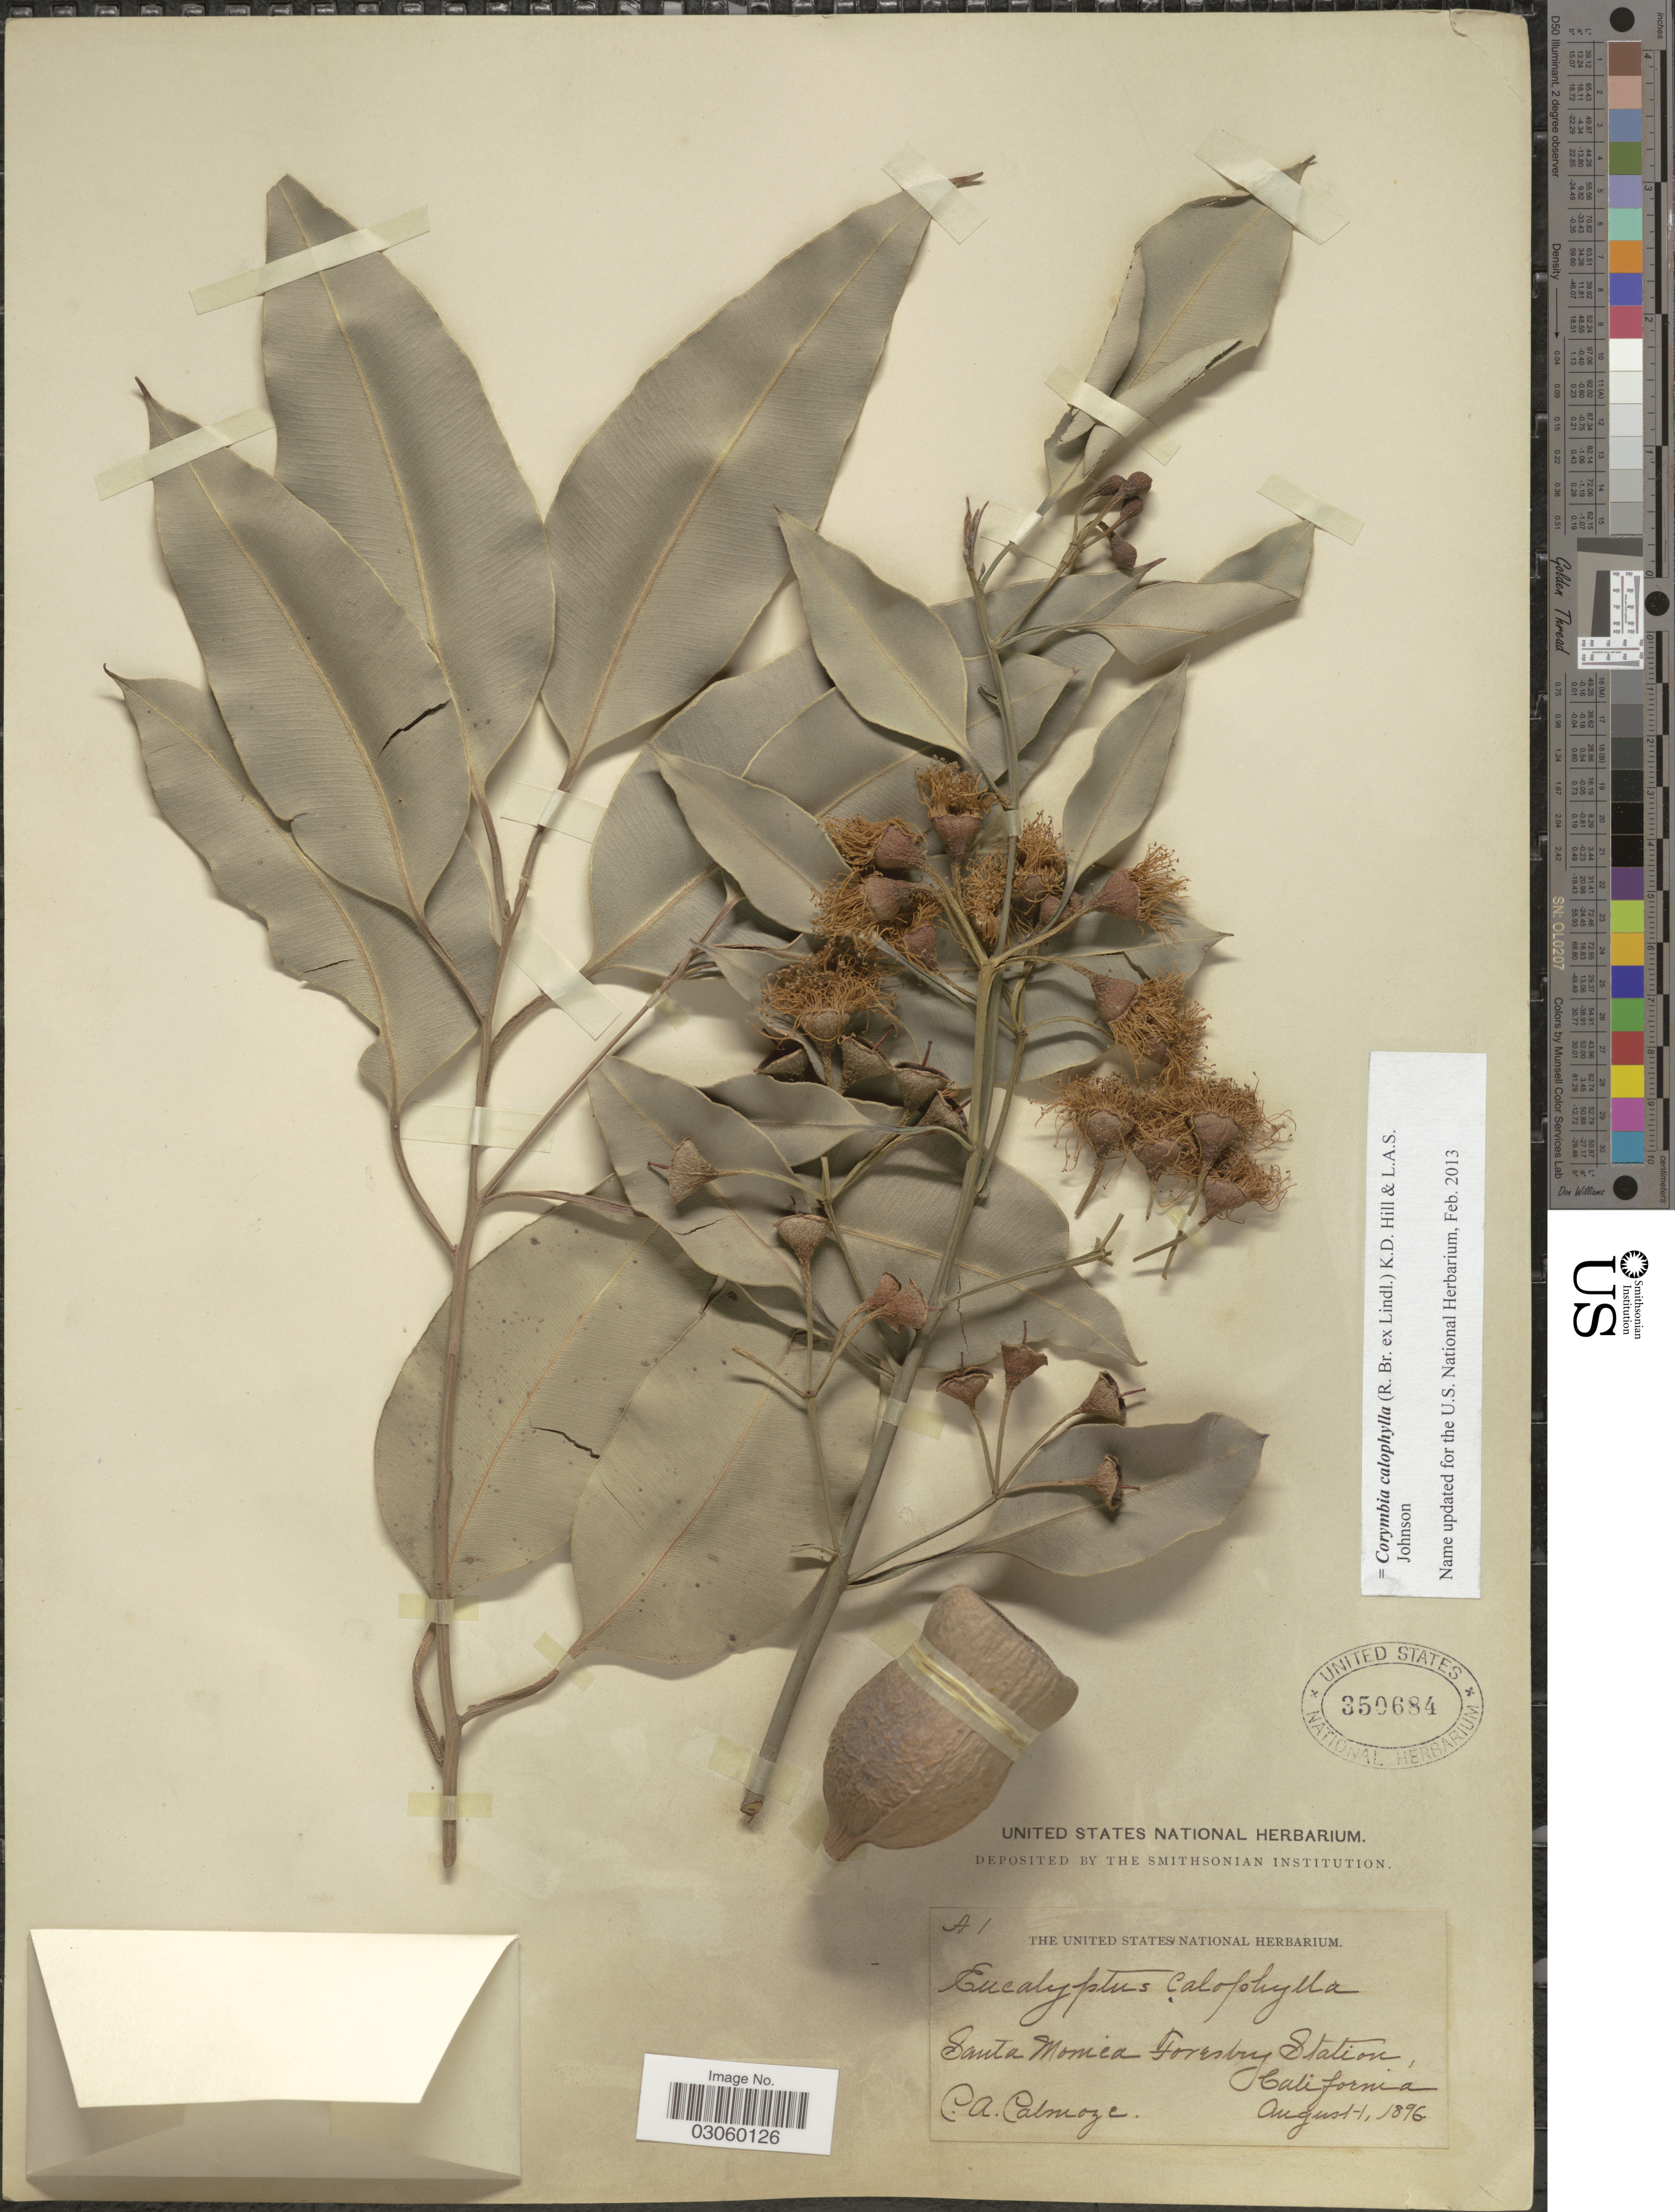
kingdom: Plantae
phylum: Tracheophyta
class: Magnoliopsida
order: Myrtales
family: Myrtaceae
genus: Corymbia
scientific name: Corymbia calophylla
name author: (Lindl.) K.D. Hill & L.A.S. Johnson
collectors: C.A. Calmoze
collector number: A1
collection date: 1896-08-01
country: United States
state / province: California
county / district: Los Angeles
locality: Santa Monica Forestry Station.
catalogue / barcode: US 350684